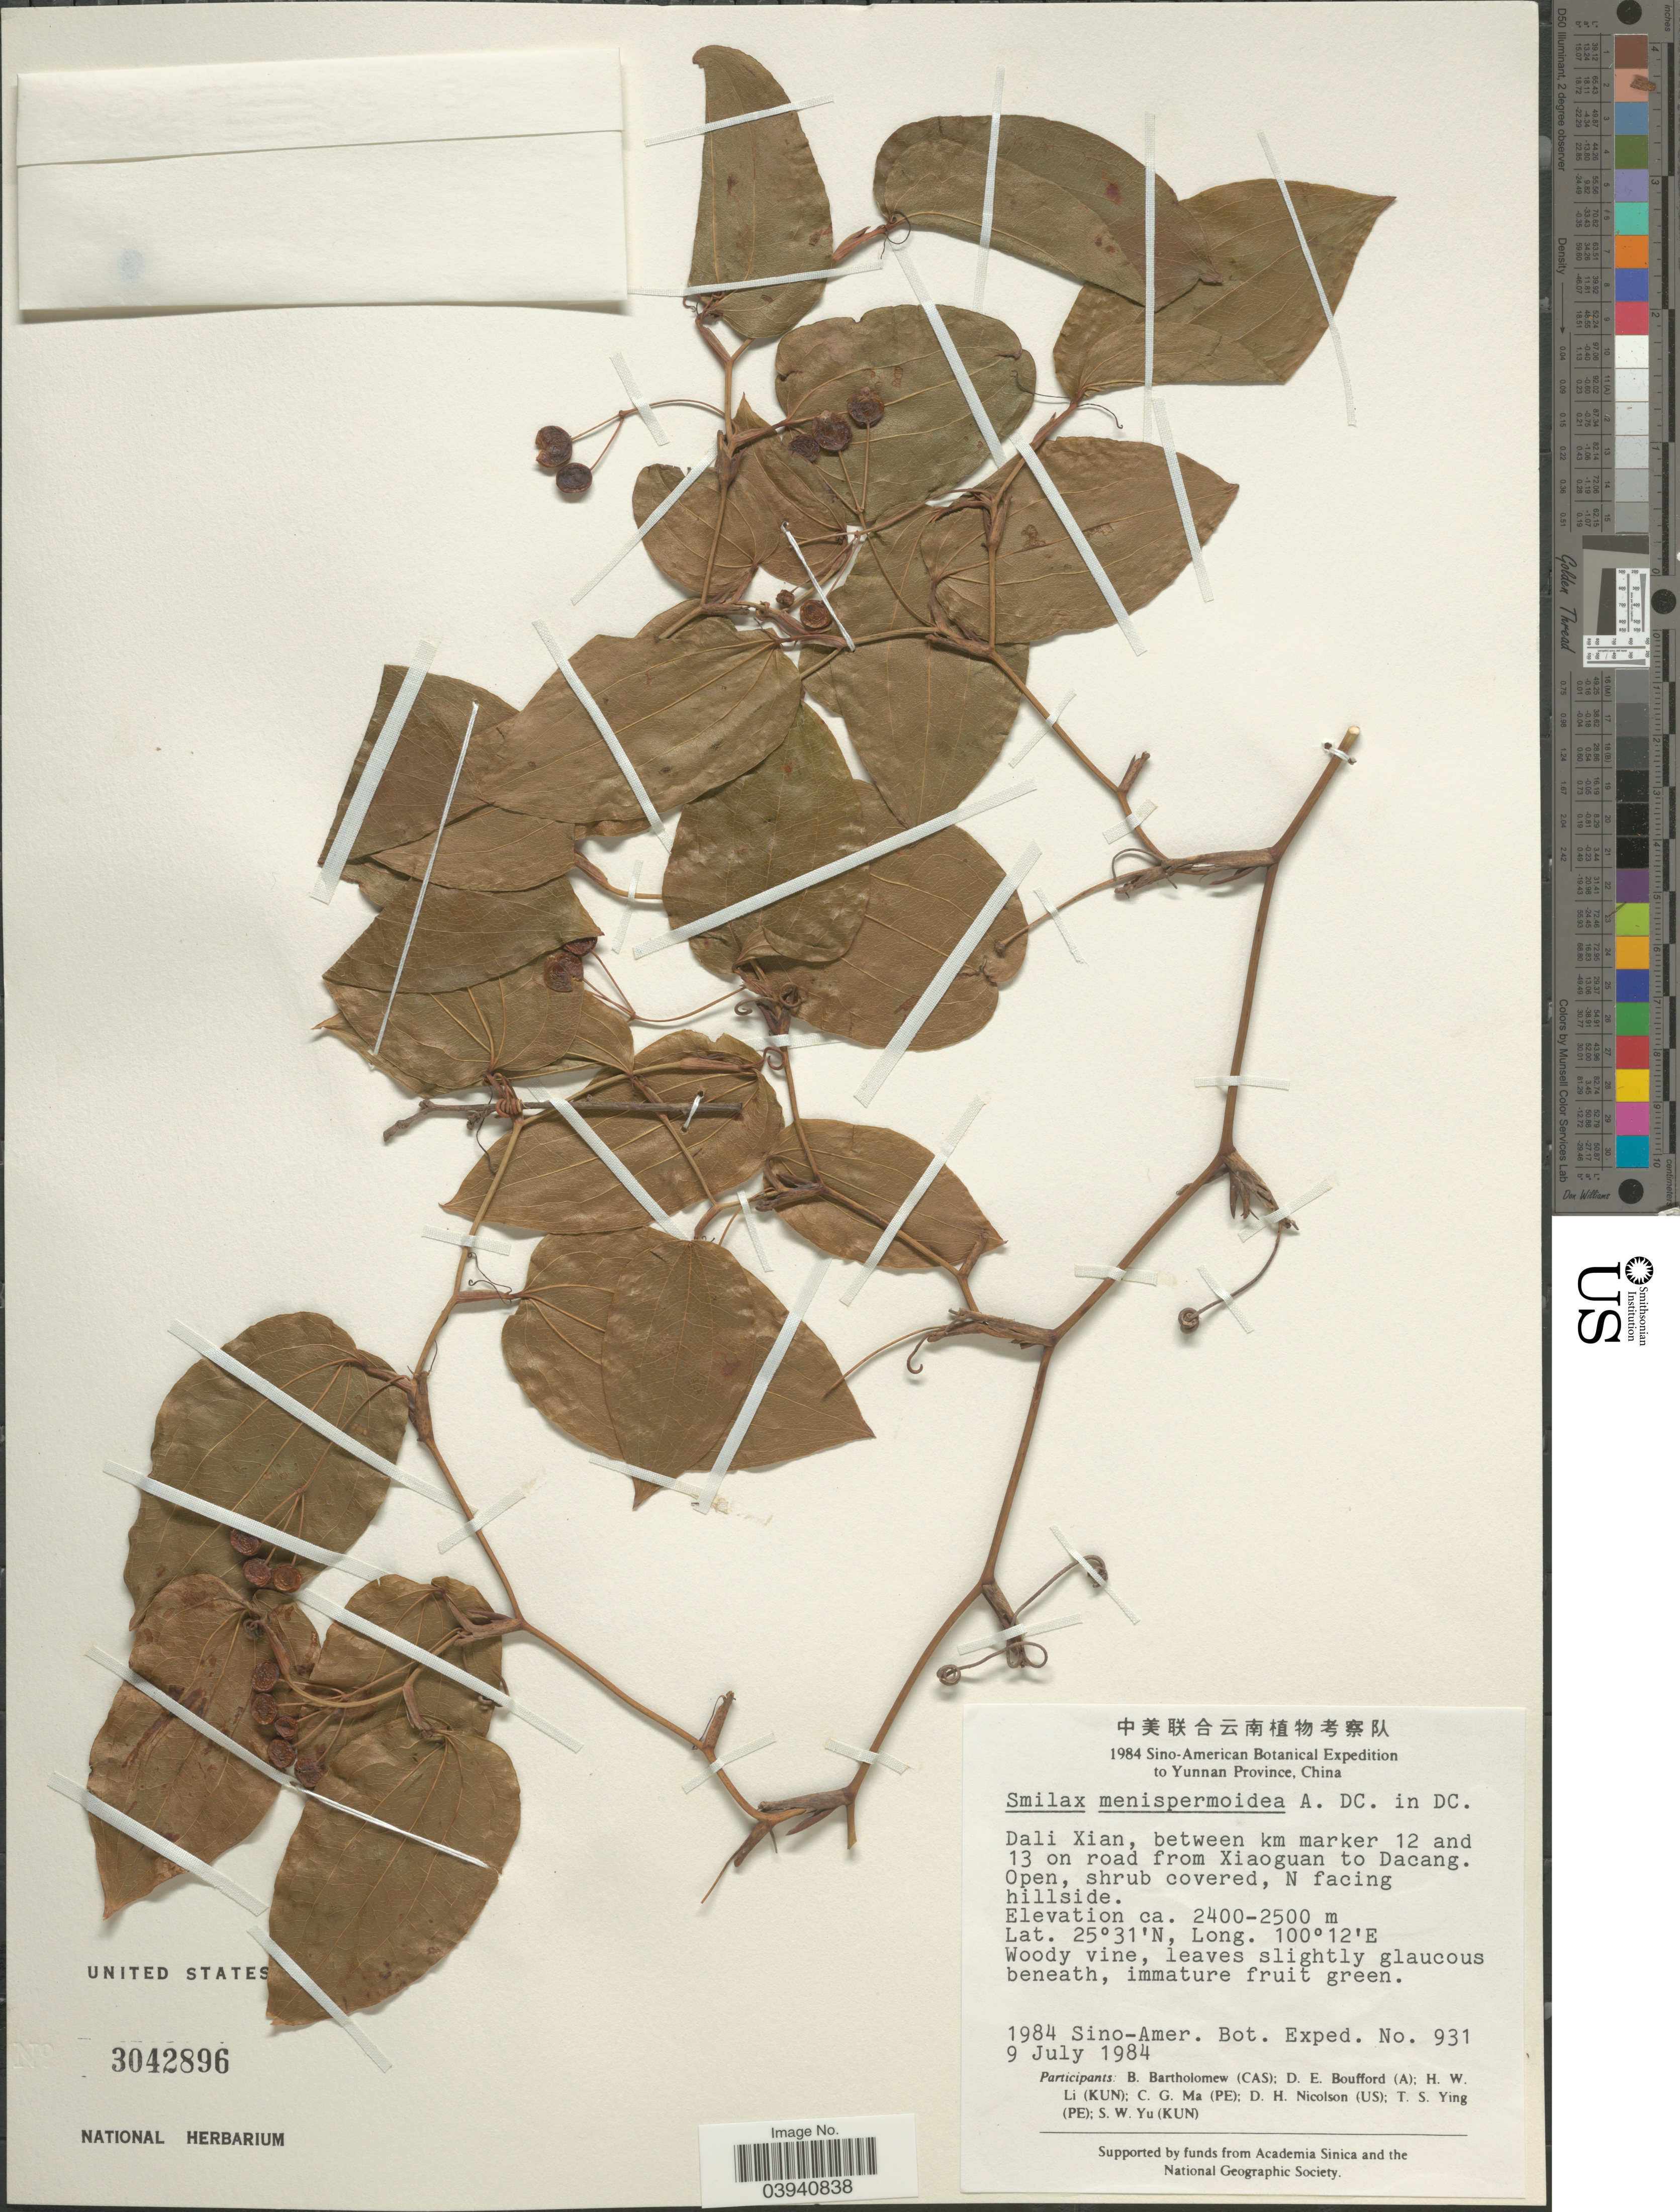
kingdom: Plantae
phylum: Tracheophyta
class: Liliopsida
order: Liliales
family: Smilacaceae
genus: Smilax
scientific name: Smilax menispermoidea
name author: A. DC.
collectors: Sino-Amer. Bot. Exped. 1984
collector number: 931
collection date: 1984-07-09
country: China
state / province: Yunnan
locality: Dali Xian, between km marker 12 and 13 on road from Xiaoguan to Dacang. Open, shrub covered, N facing hillside.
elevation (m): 2400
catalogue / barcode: US 3042896